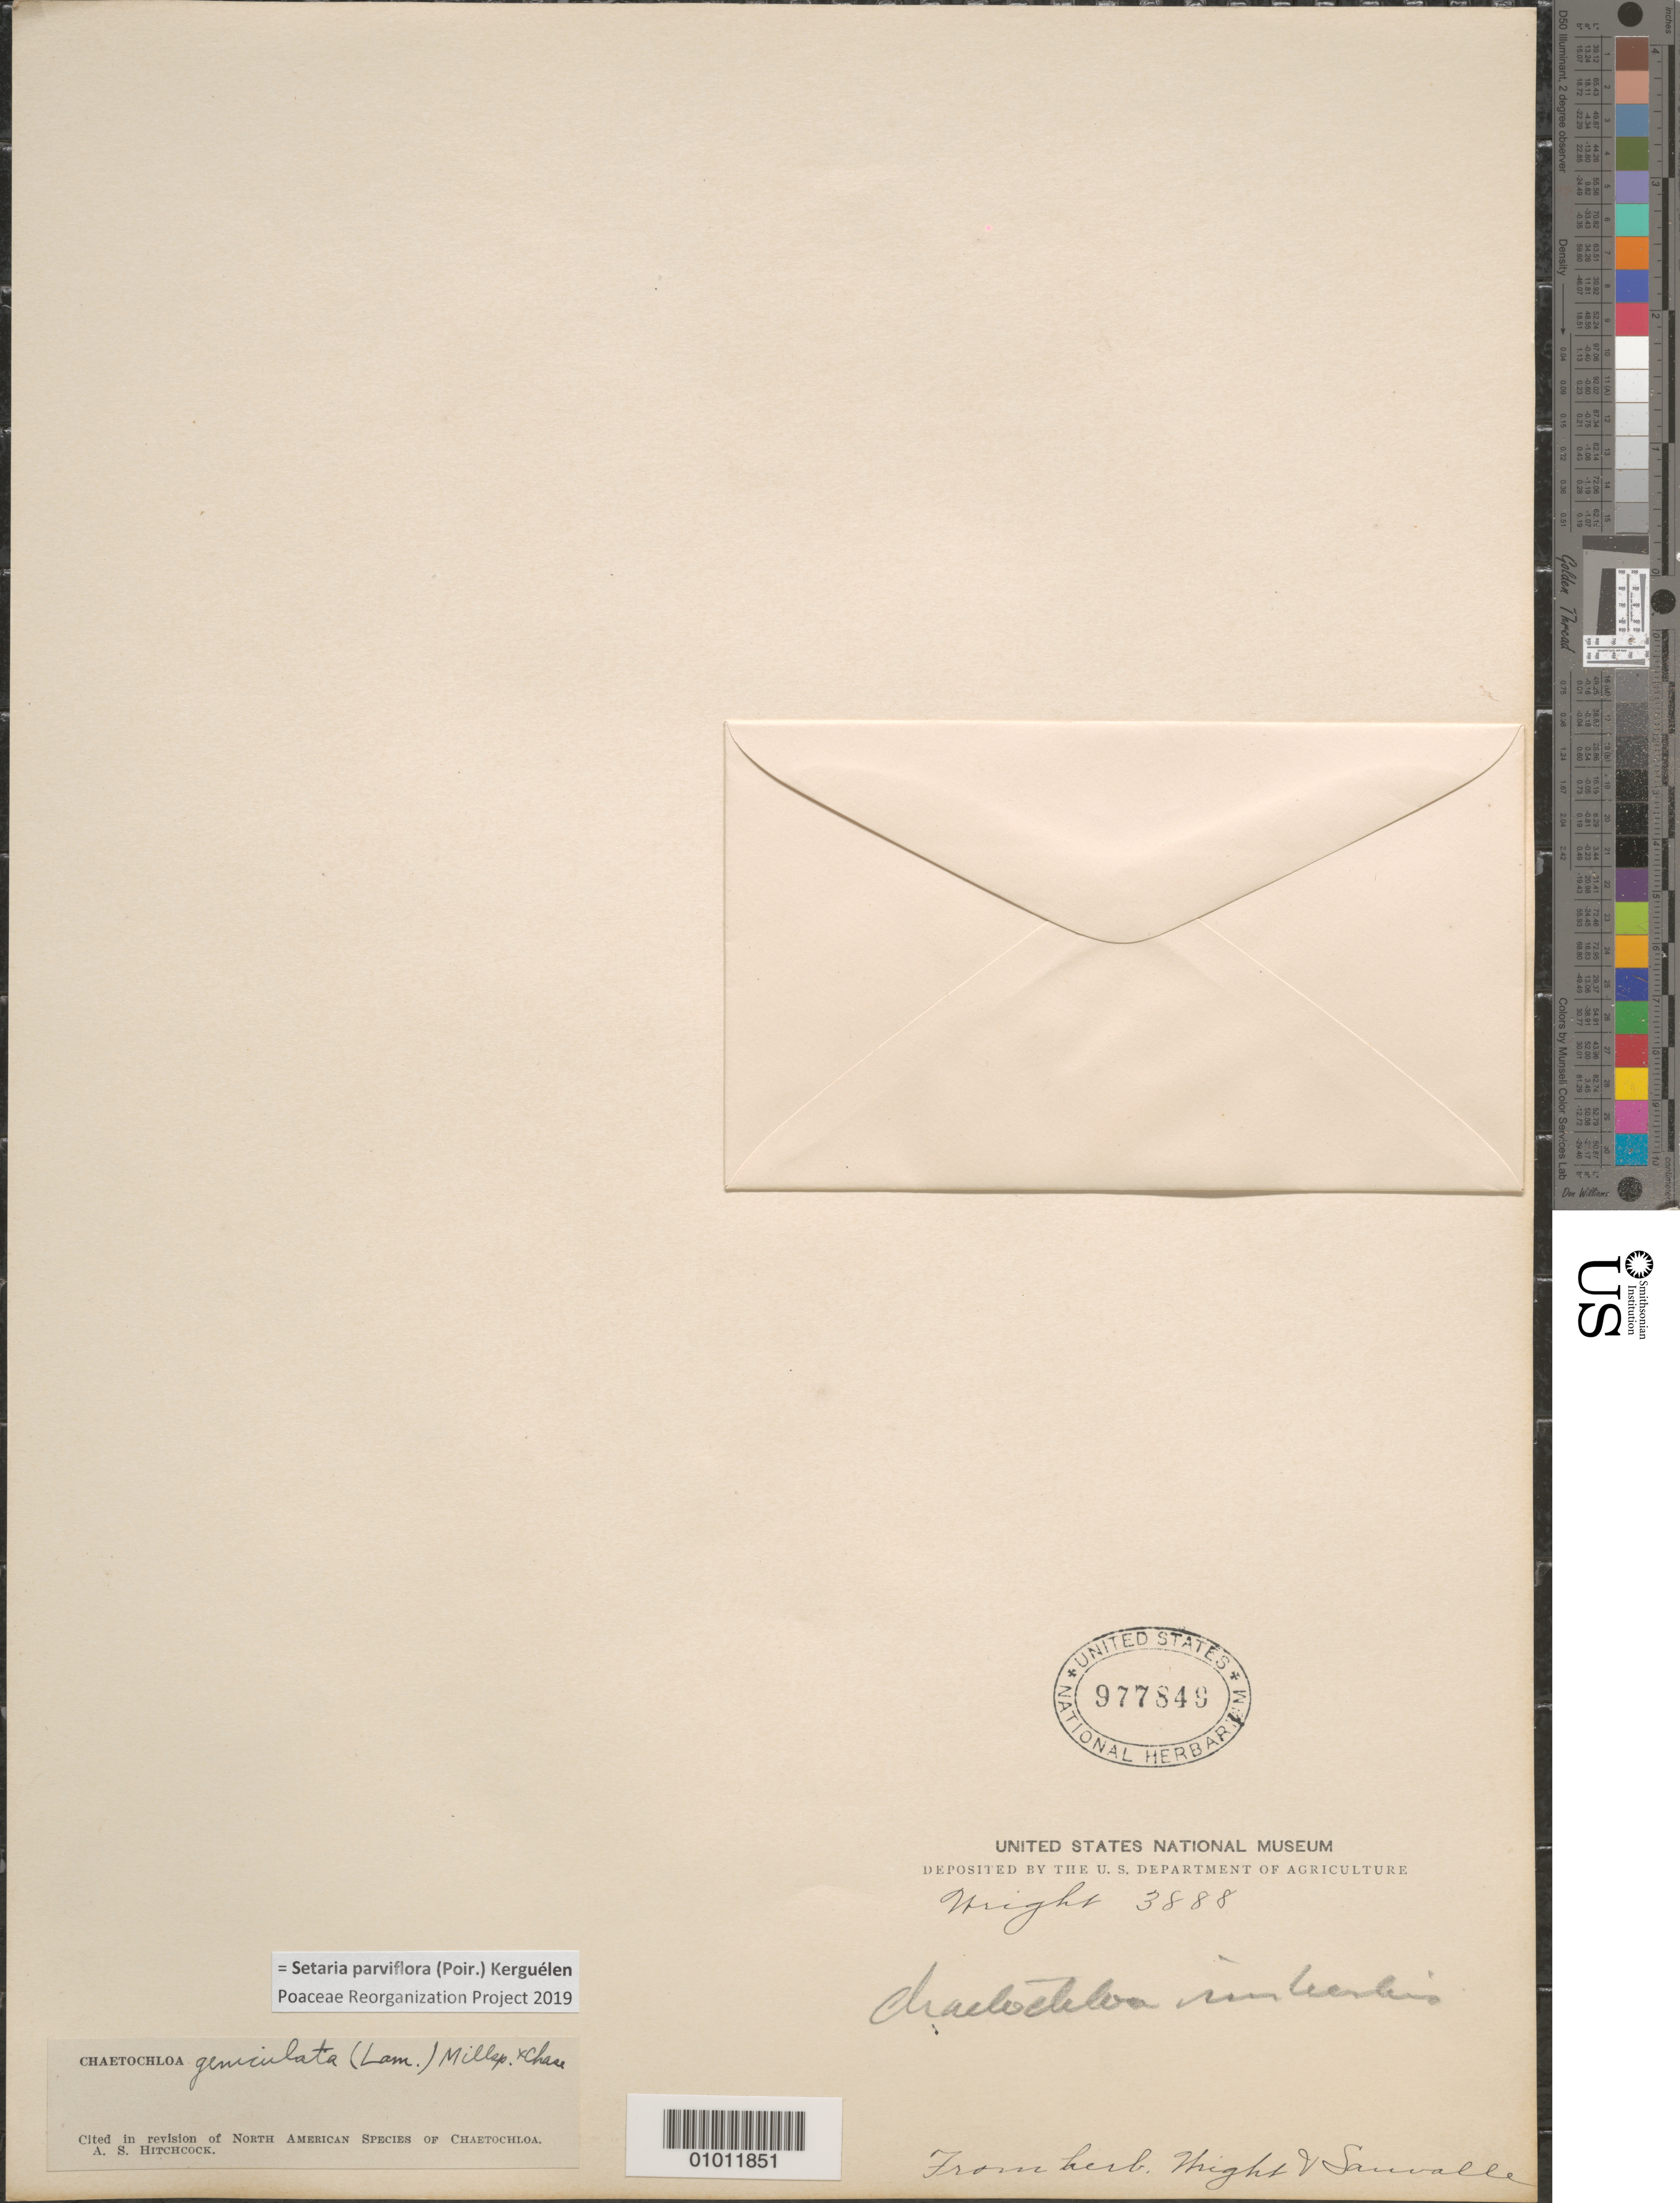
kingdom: Plantae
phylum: Tracheophyta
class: Liliopsida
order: Poales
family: Poaceae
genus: Setaria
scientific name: Setaria parviflora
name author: (Poir.) Kerguélen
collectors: C. Wright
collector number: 3888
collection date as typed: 1800 to 1899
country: Cuba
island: Cuba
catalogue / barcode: US 977849